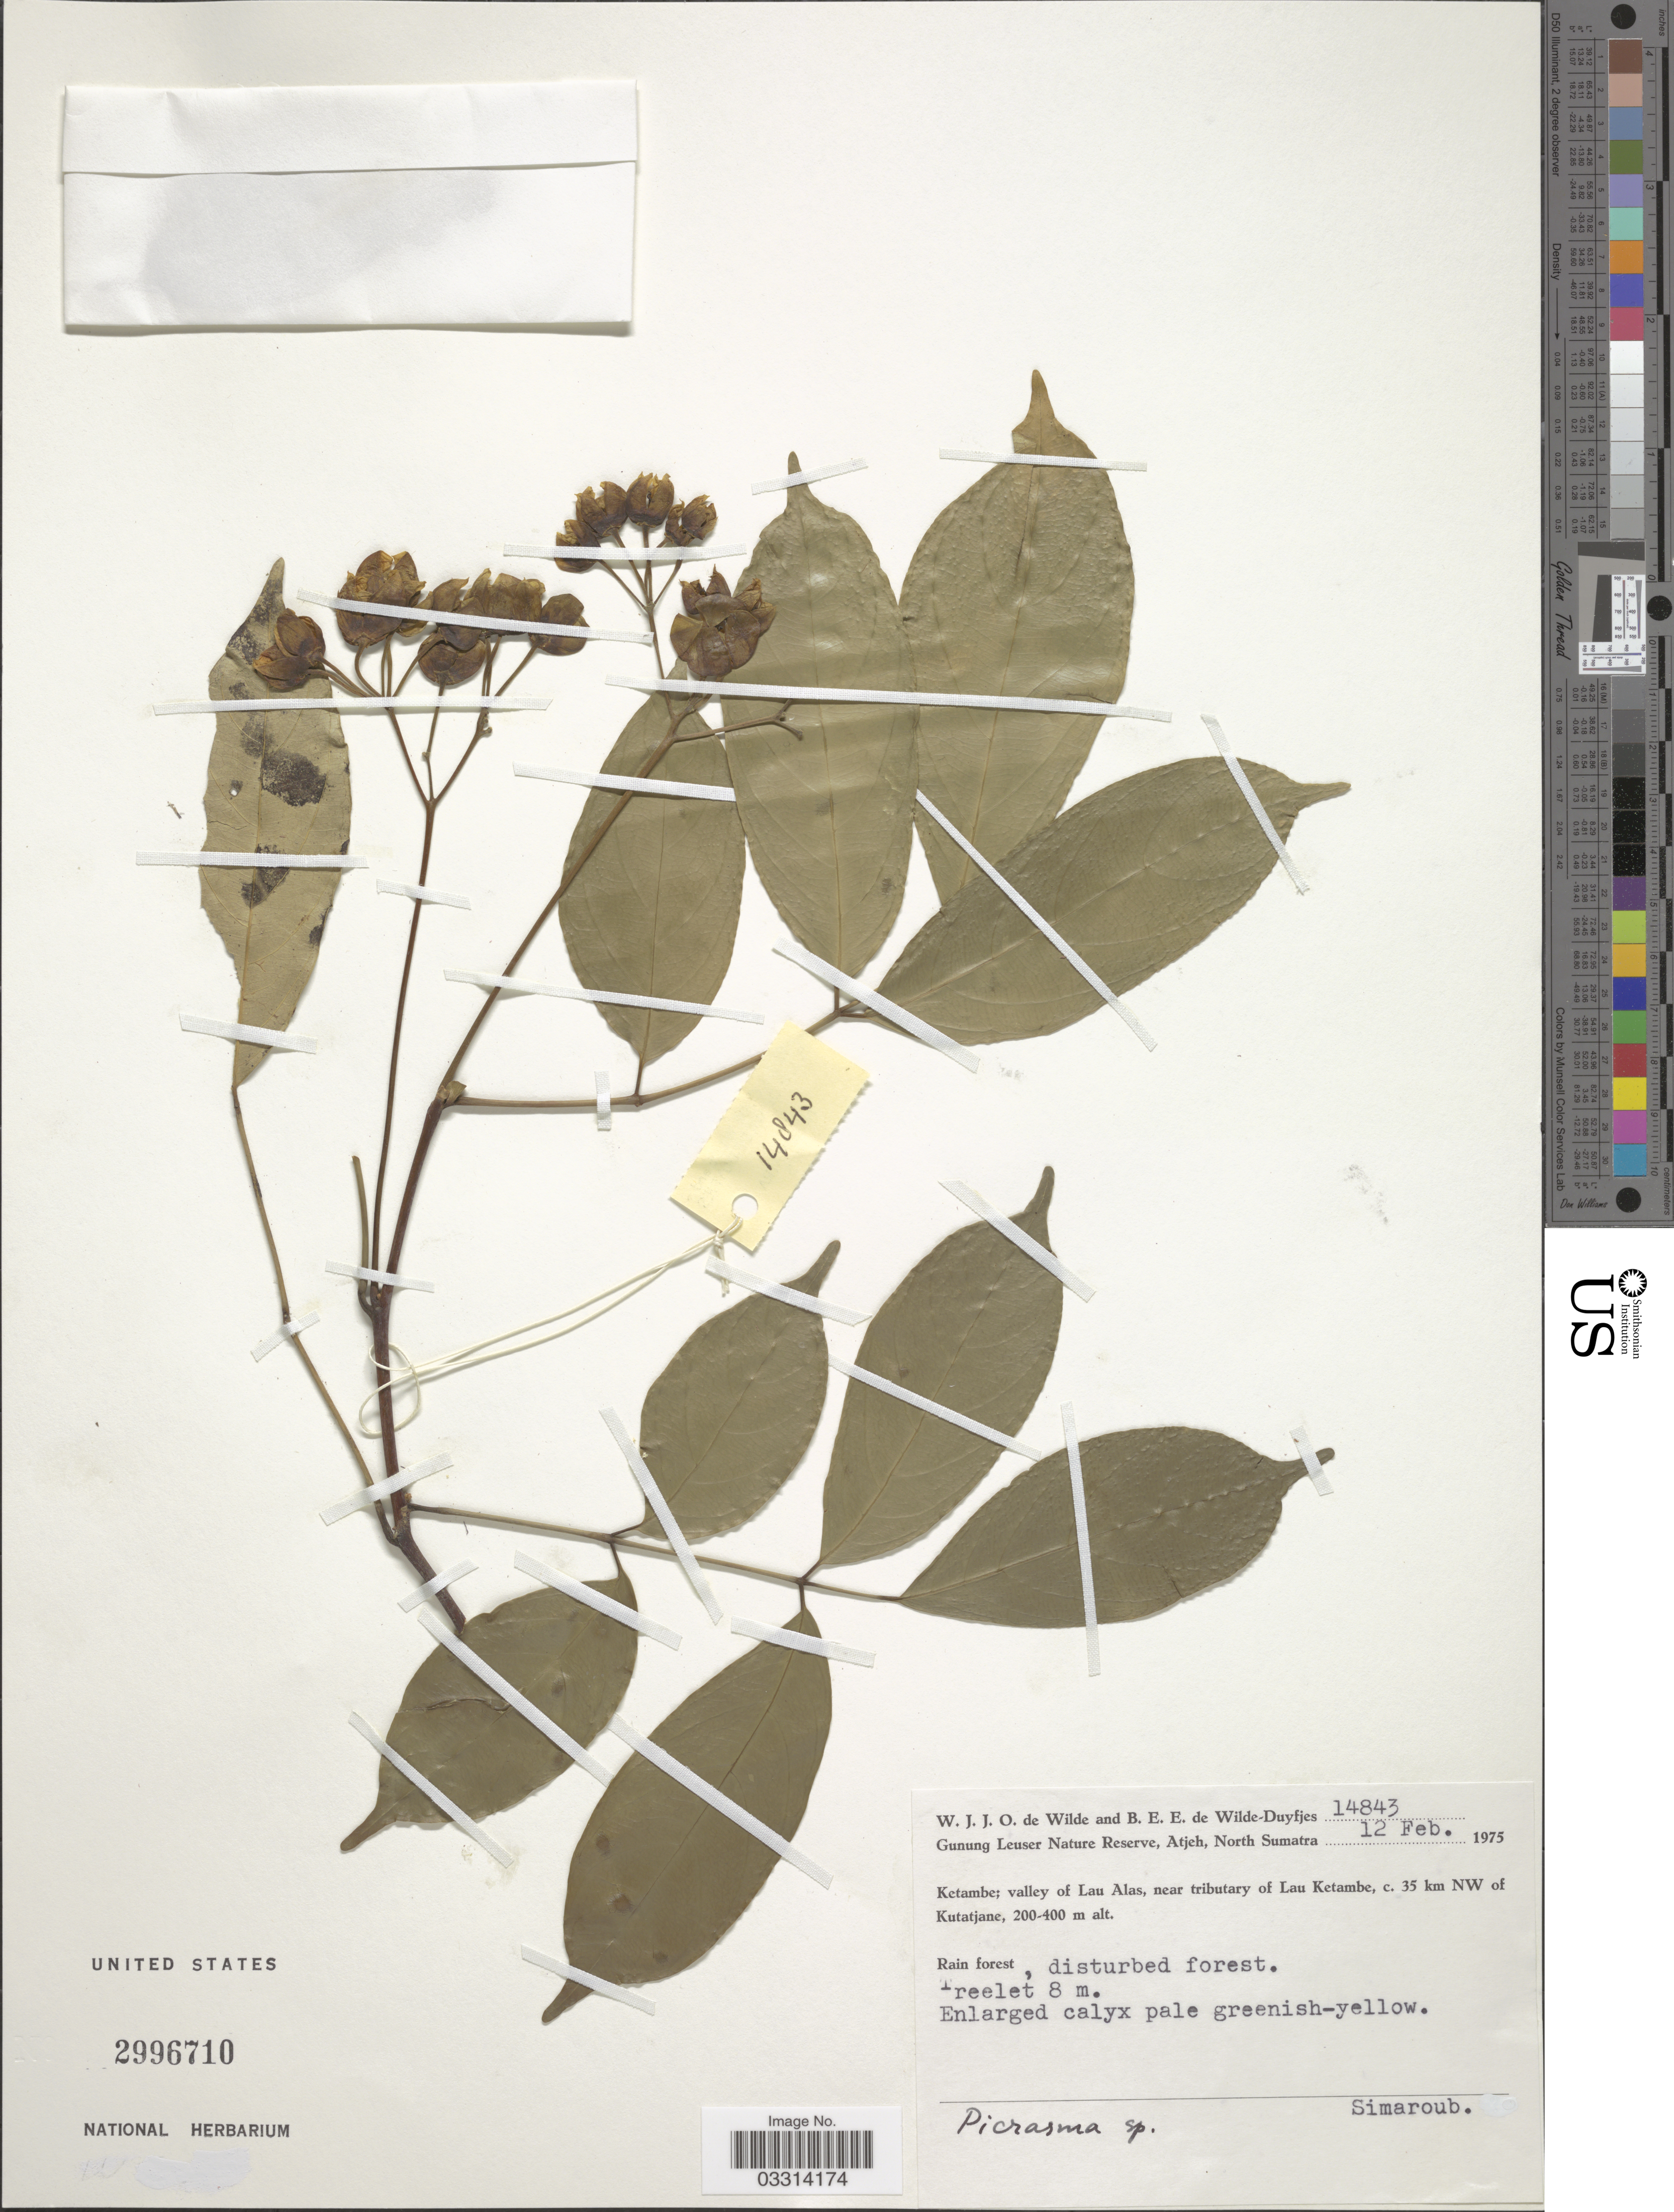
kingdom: Plantae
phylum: Tracheophyta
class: Magnoliopsida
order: Sapindales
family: Simaroubaceae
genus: Picrasma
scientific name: Picrasma sp.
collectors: W. J. de Wilde & B. E. de Wilde-Duyfjes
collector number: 14843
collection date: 1975-02-12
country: Indonesia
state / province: Sumatra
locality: Gunung Leuser Nature Reserve, Atjeh, North Sumatra. Ketambe; valley of Lau Alas, near tributary of Lau Ketambe, c. 35 km NW of Kutatjane.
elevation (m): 200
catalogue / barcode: US 2996710